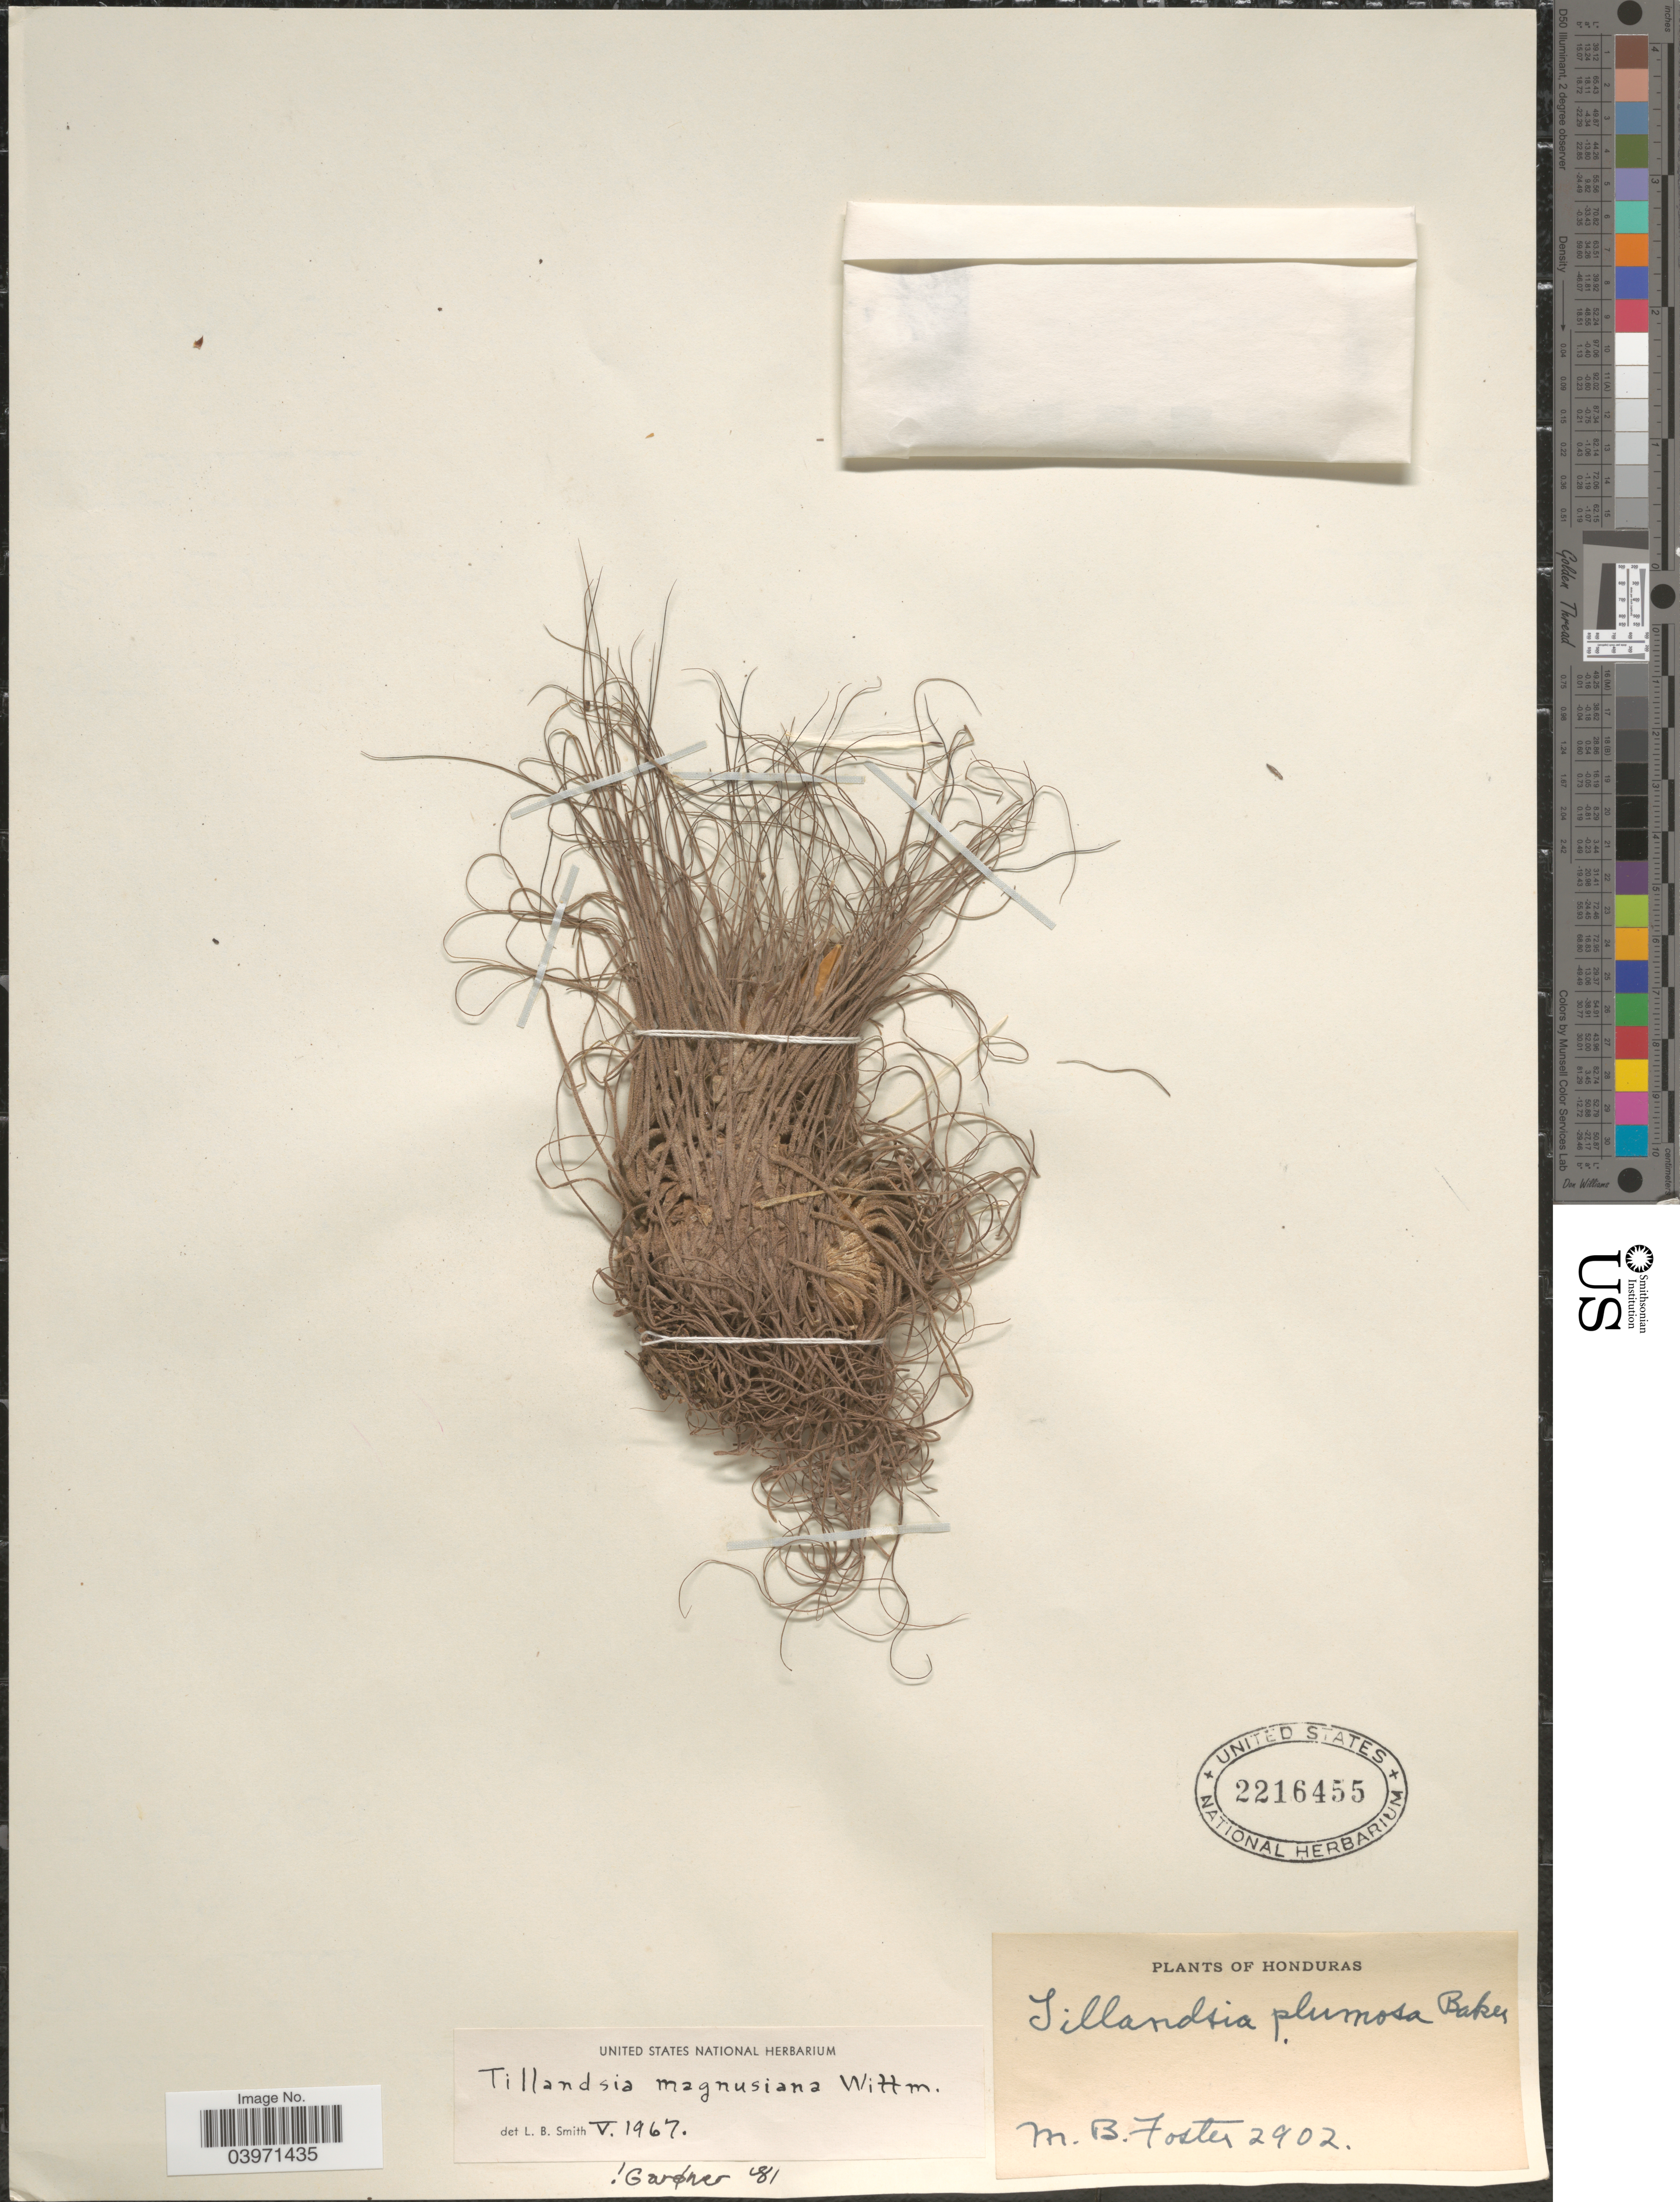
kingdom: Plantae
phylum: Tracheophyta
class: Liliopsida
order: Poales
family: Bromeliaceae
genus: Tillandsia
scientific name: Tillandsia magnusiana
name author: Wittm.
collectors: M. B. Foster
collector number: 2902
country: Honduras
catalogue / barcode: US 2216455